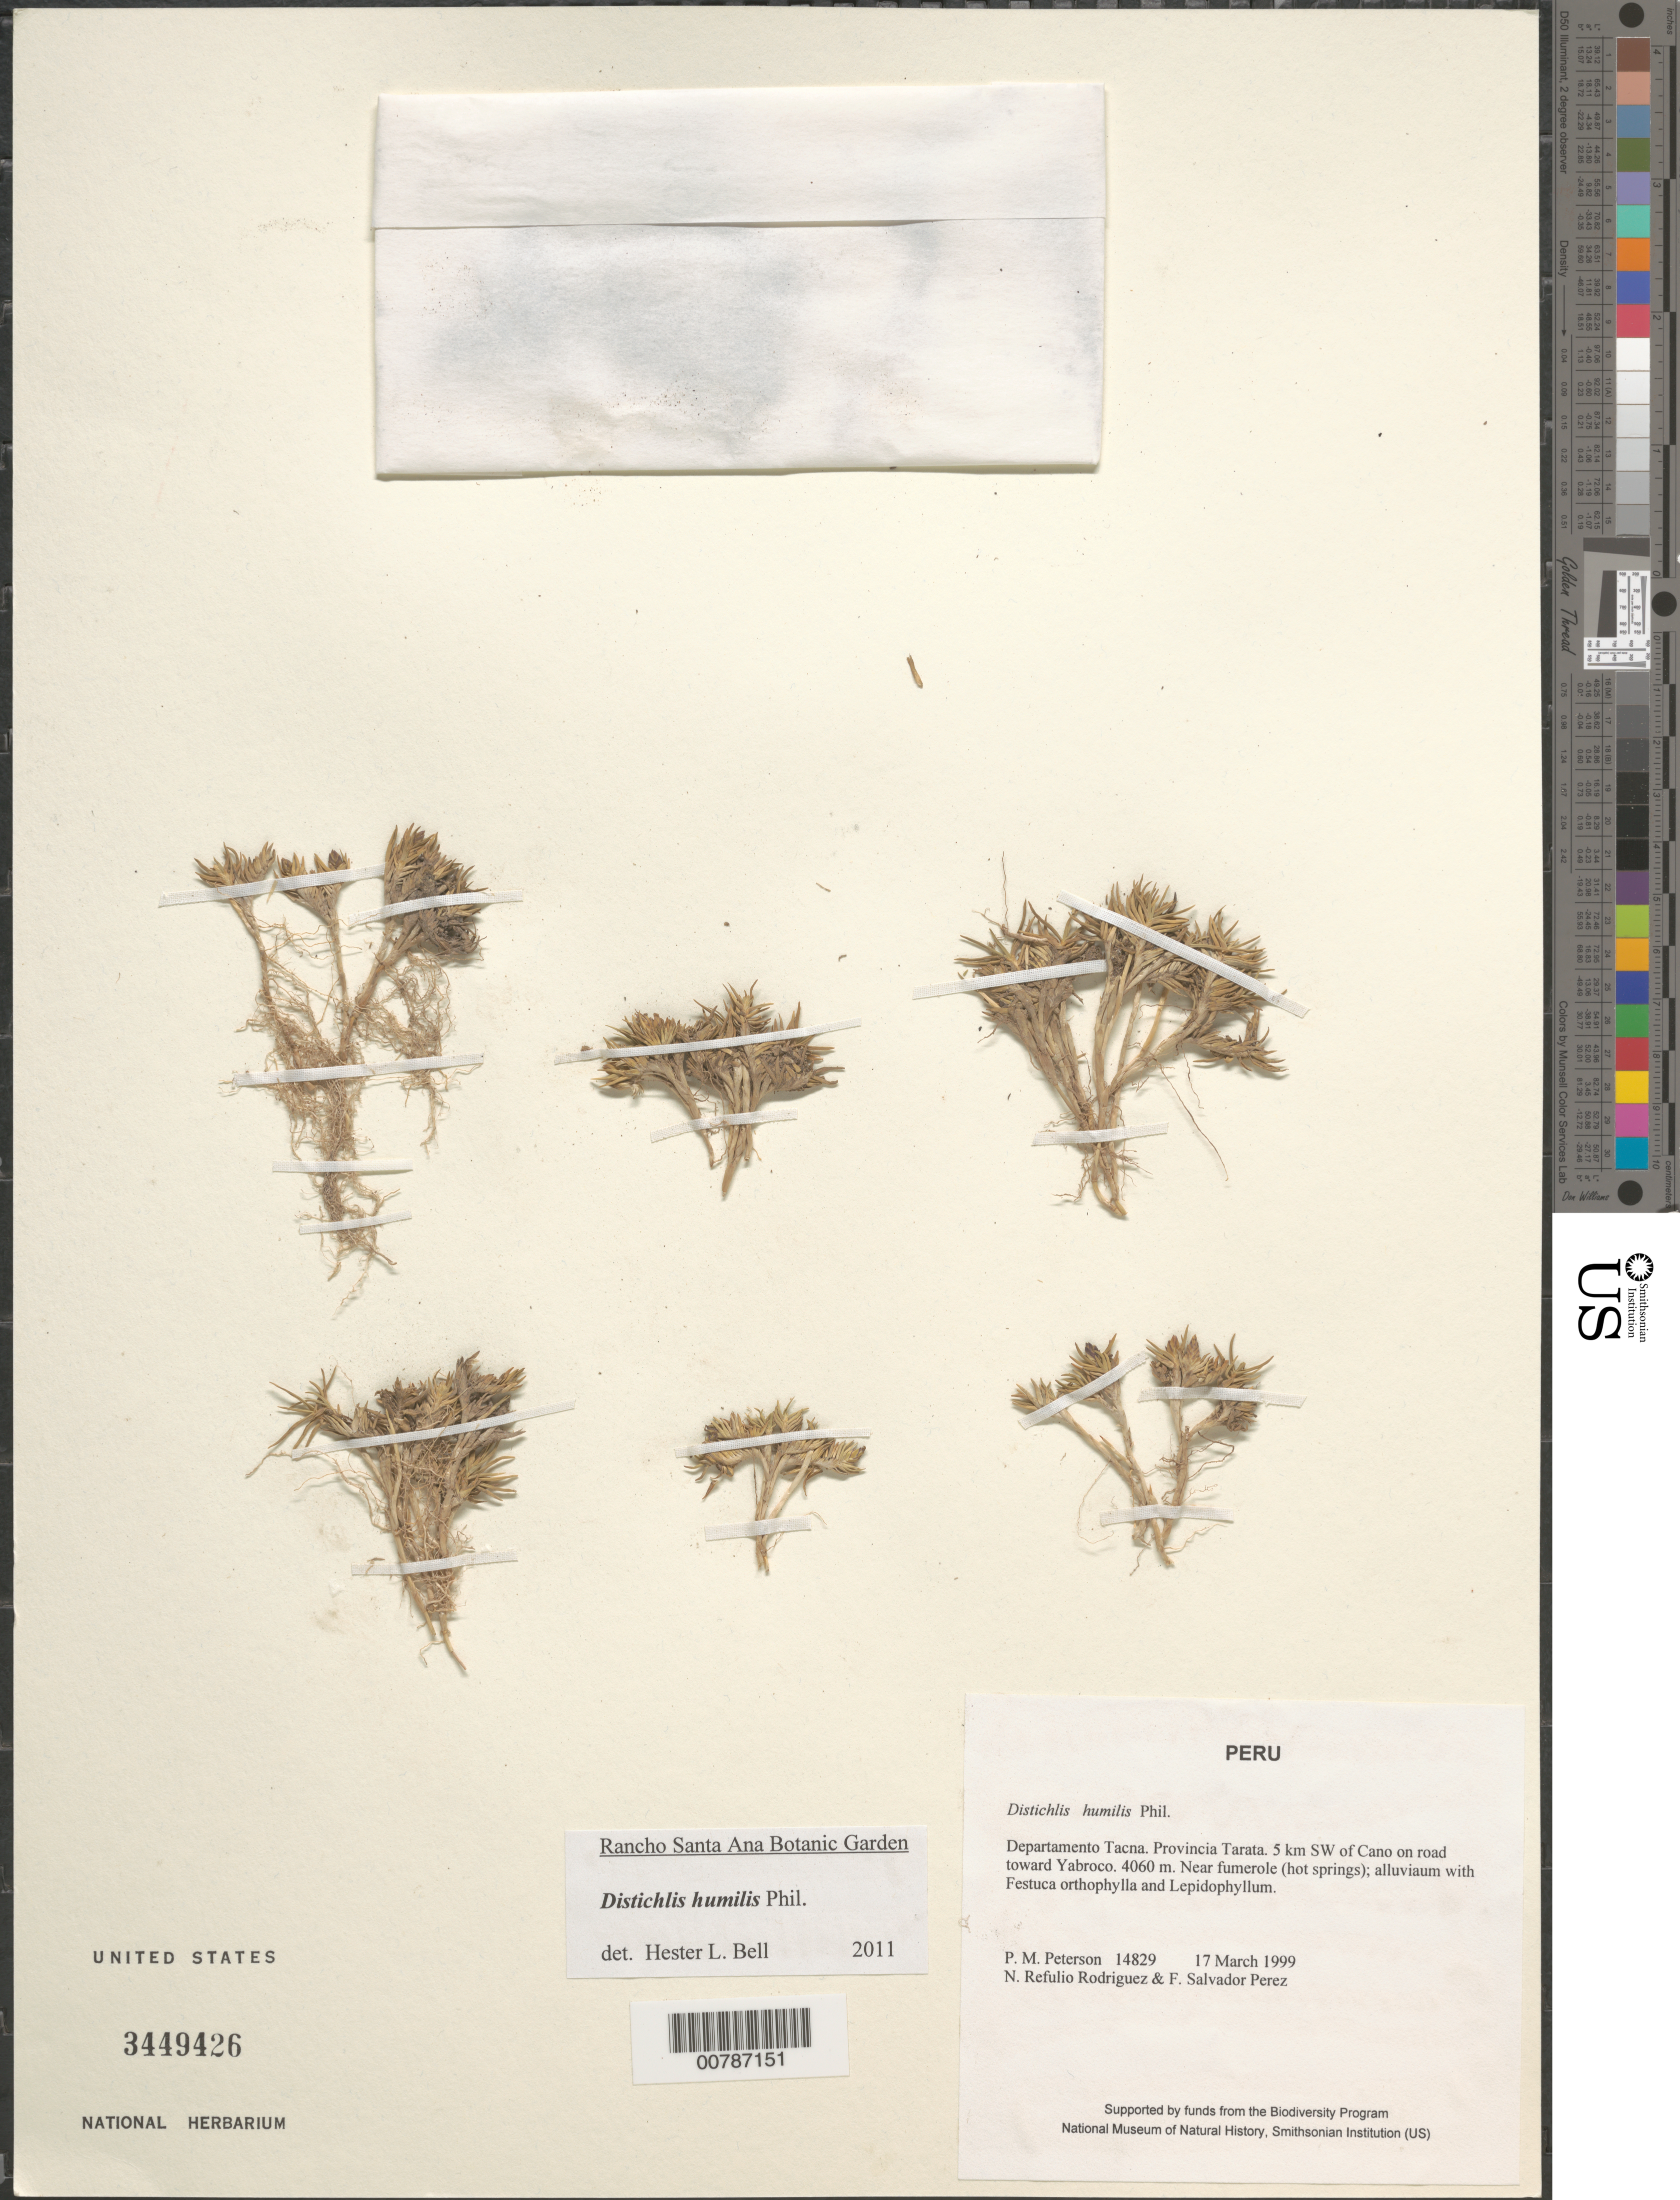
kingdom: Plantae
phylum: Tracheophyta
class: Liliopsida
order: Poales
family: Poaceae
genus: Distichlis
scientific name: Distichlis humilis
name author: Phil.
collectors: P. M. Peterson, N. Refulio-Rodríguez & F. Salvador Perez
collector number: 14829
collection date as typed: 17 Mar 1999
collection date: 1999-03-17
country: Peru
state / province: Tacna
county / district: Tarata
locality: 5 km SW of Cano on road toward Yabroco.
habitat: Near fumerole (hot springs); alluviaum with Festuca orthophylla and Lepidophyllum.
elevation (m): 4060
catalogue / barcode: US 3449426